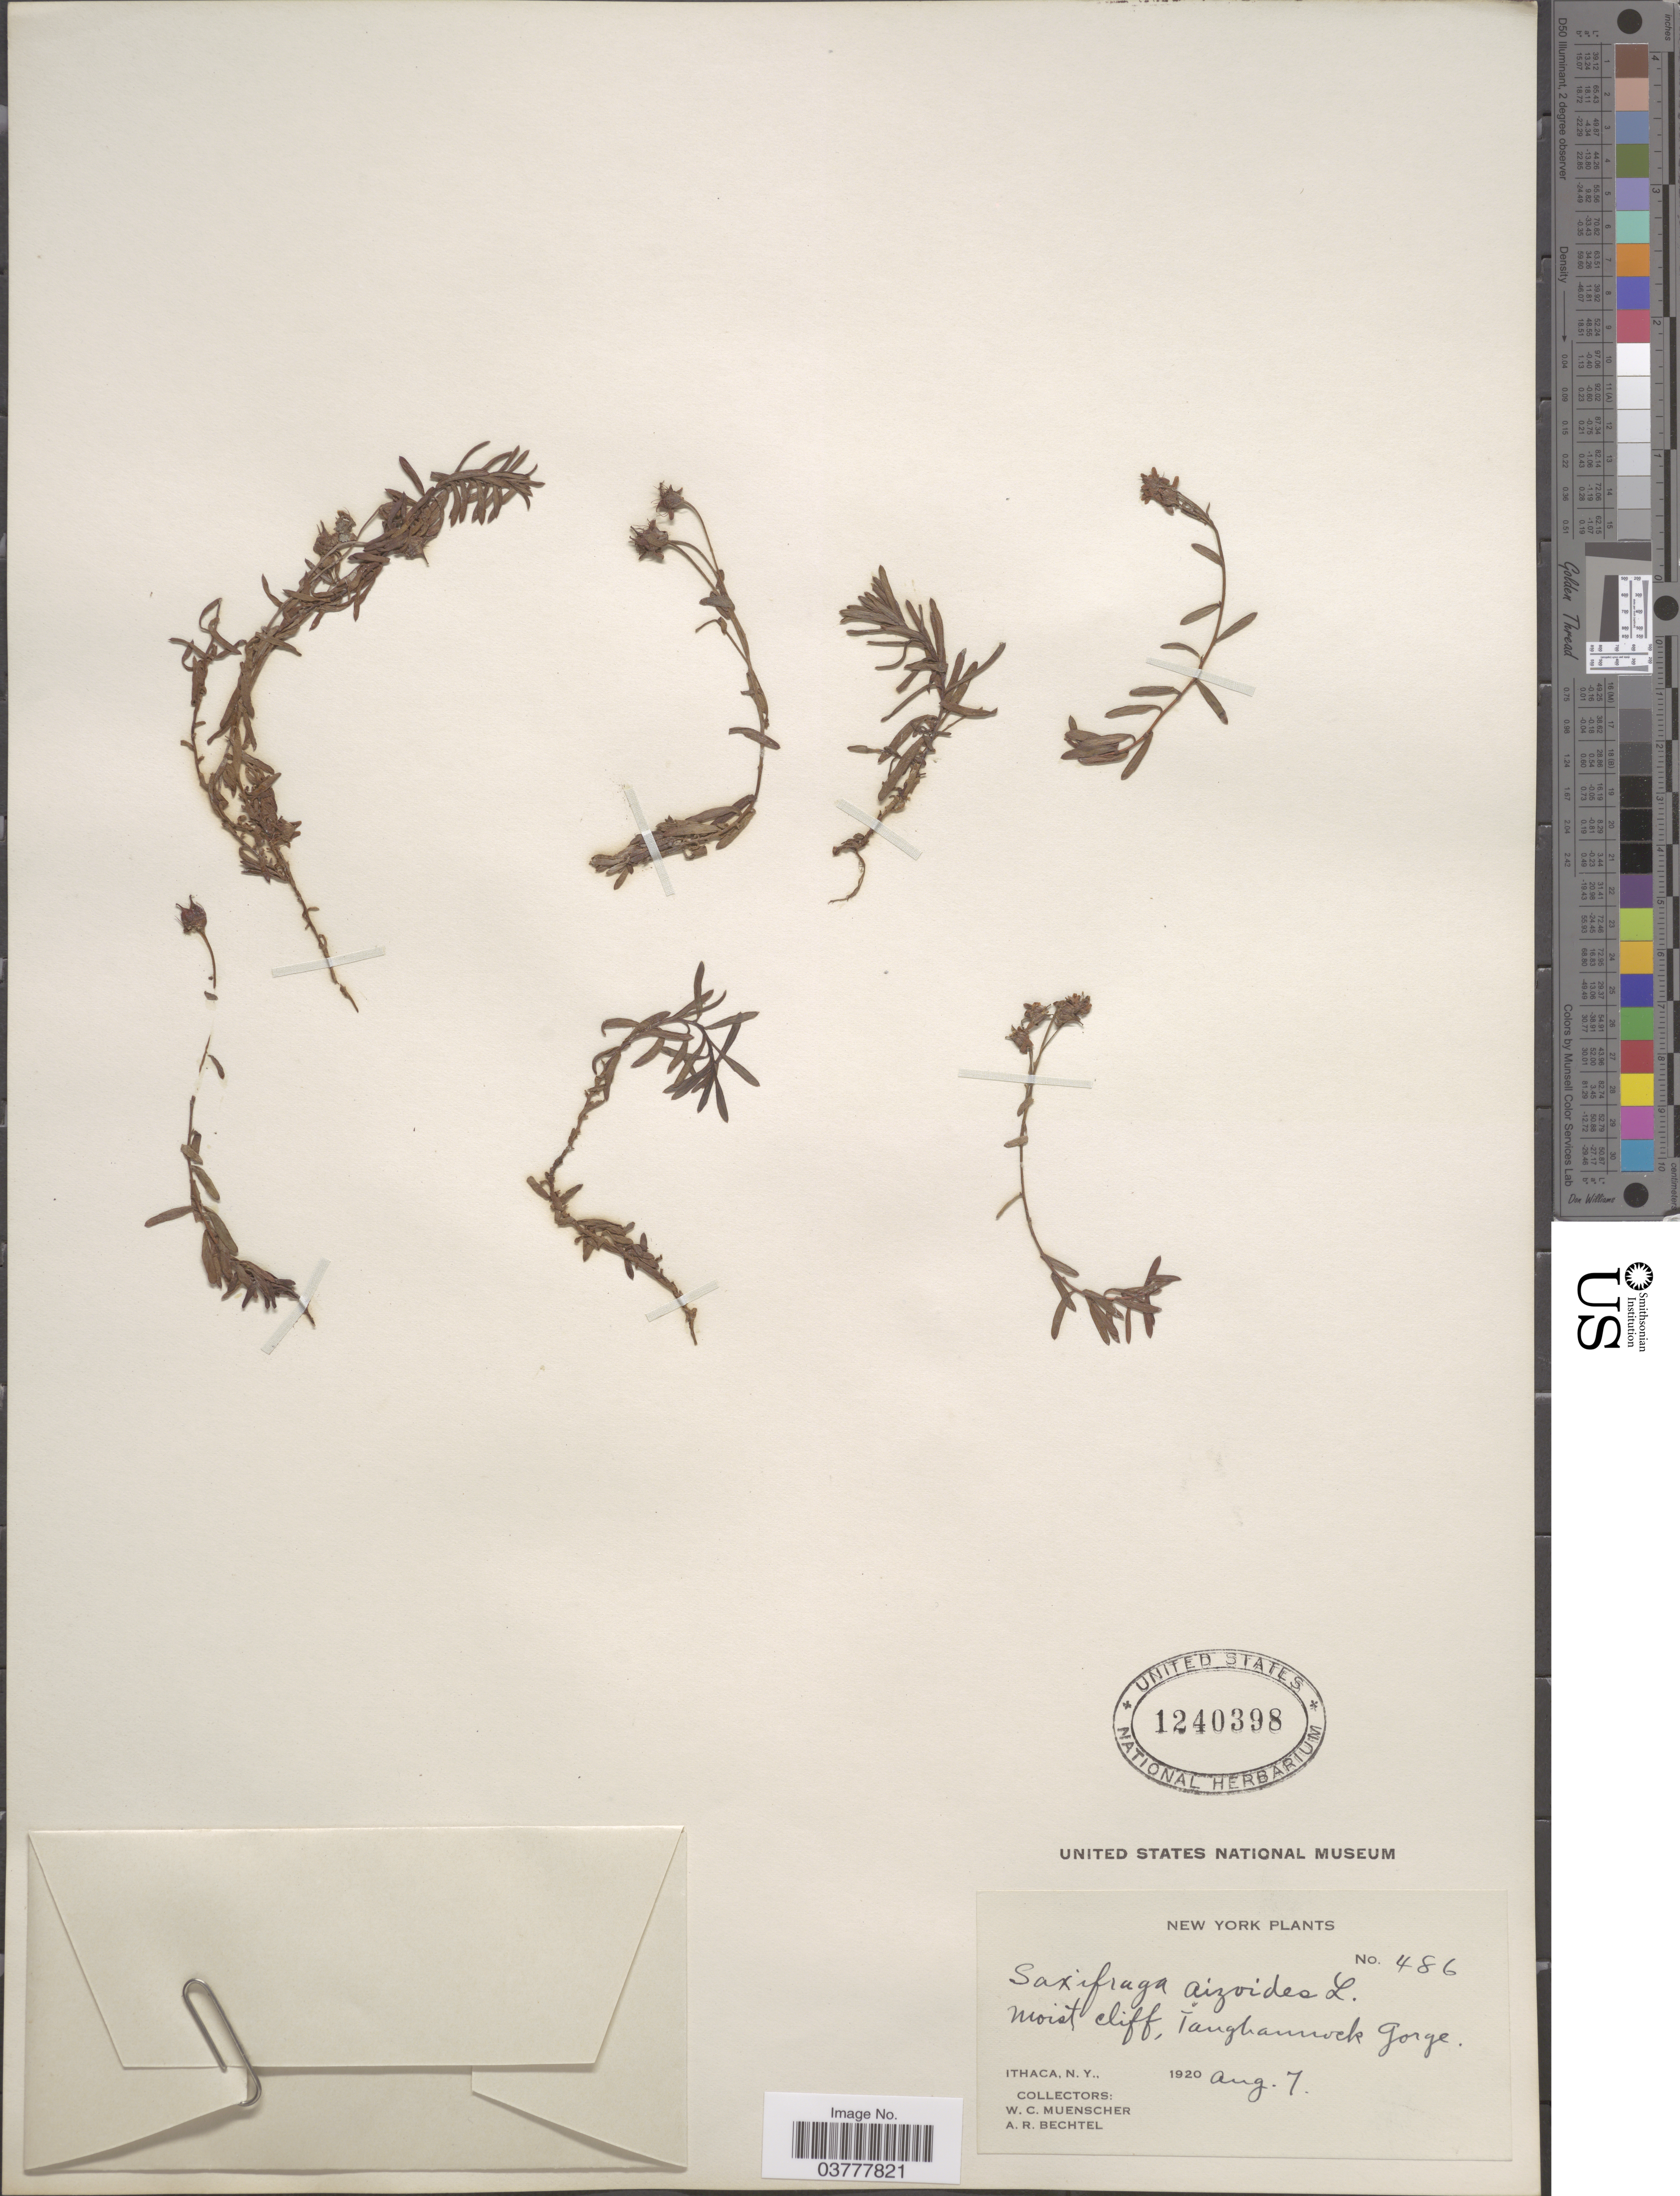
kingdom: Plantae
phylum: Tracheophyta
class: Magnoliopsida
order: Saxifragales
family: Saxifragaceae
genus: Saxifraga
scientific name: Saxifraga aizoides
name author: L.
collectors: W. Muenscher & A. Bechtel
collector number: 486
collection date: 1920-08-07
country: United States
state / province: New York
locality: Moist cliff, Taughannock Gorge. Ithaca.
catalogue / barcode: US 1240398